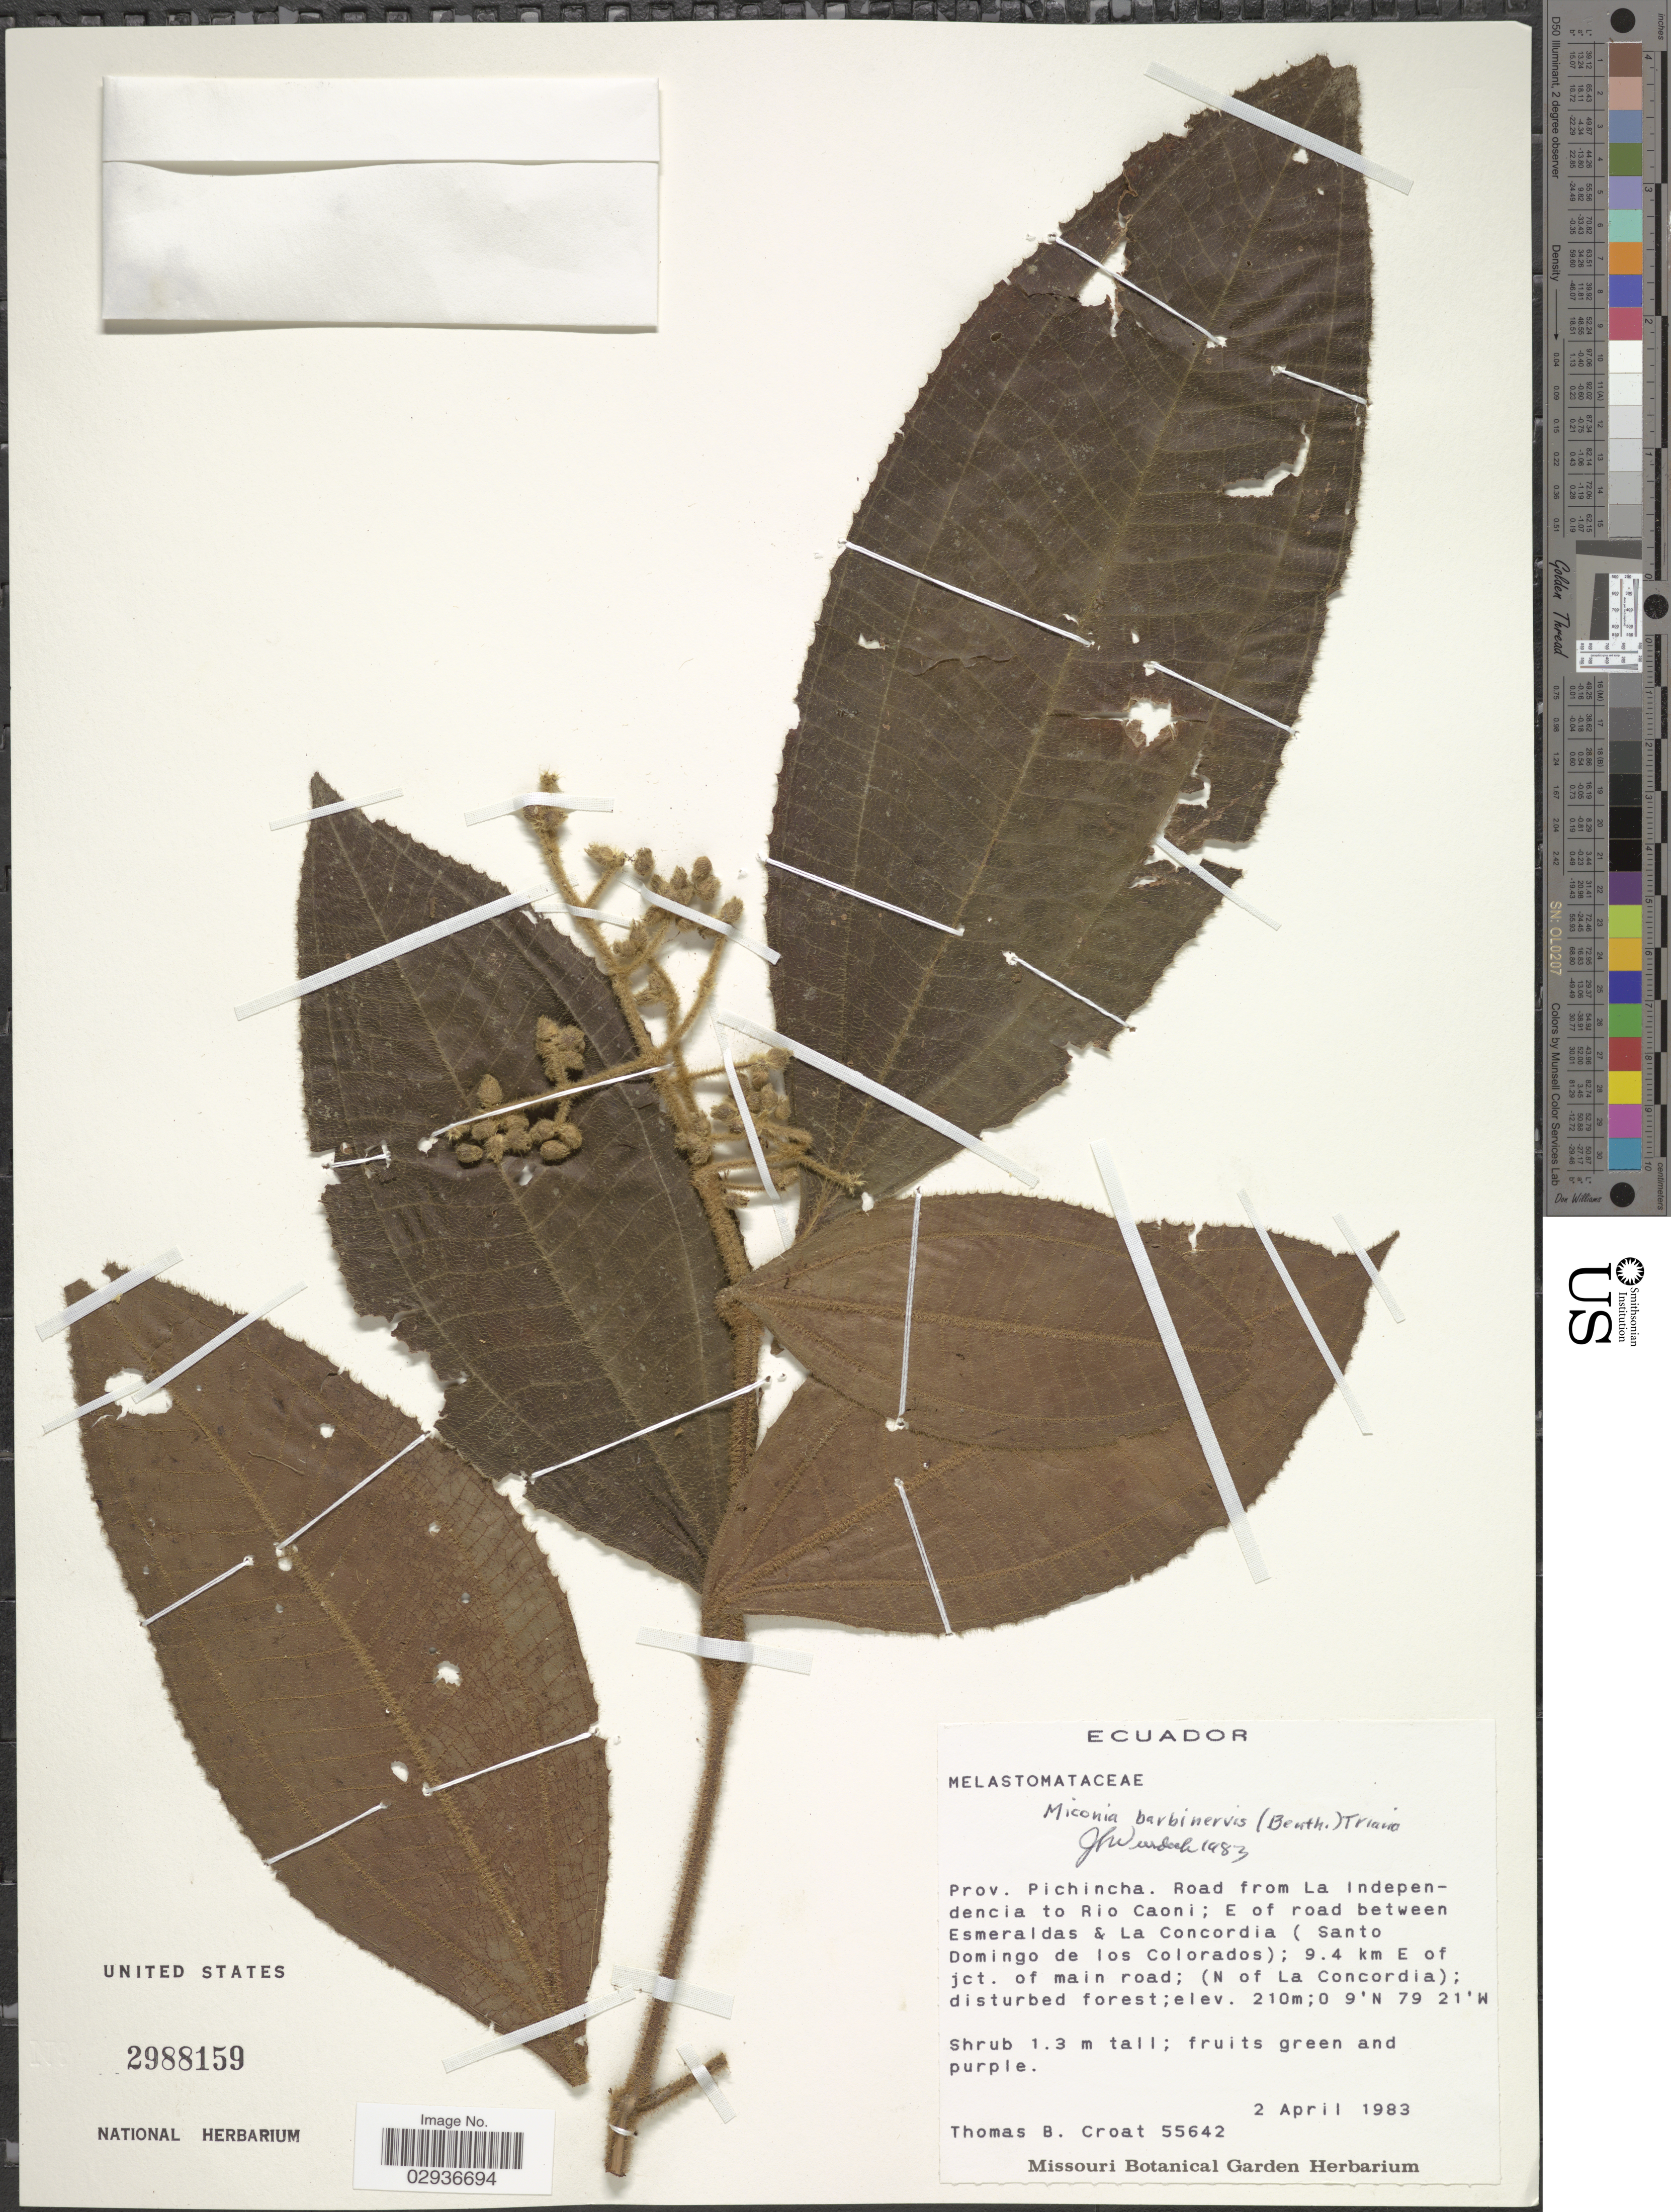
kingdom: Plantae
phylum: Tracheophyta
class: Magnoliopsida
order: Myrtales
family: Melastomataceae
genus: Miconia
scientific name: Miconia barbinervis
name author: (Benth.) Triana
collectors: T. B. Croat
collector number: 55642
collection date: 1983-04-02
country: Ecuador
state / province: Pichincha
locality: Road from La Independencia to Rio Caoni; E of road between Emseraldas & La Concordia (Santo Domingo de los Colorados); 9.4 km E of jct. of main road; (N of La Concordia).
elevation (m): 210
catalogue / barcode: US 2988159